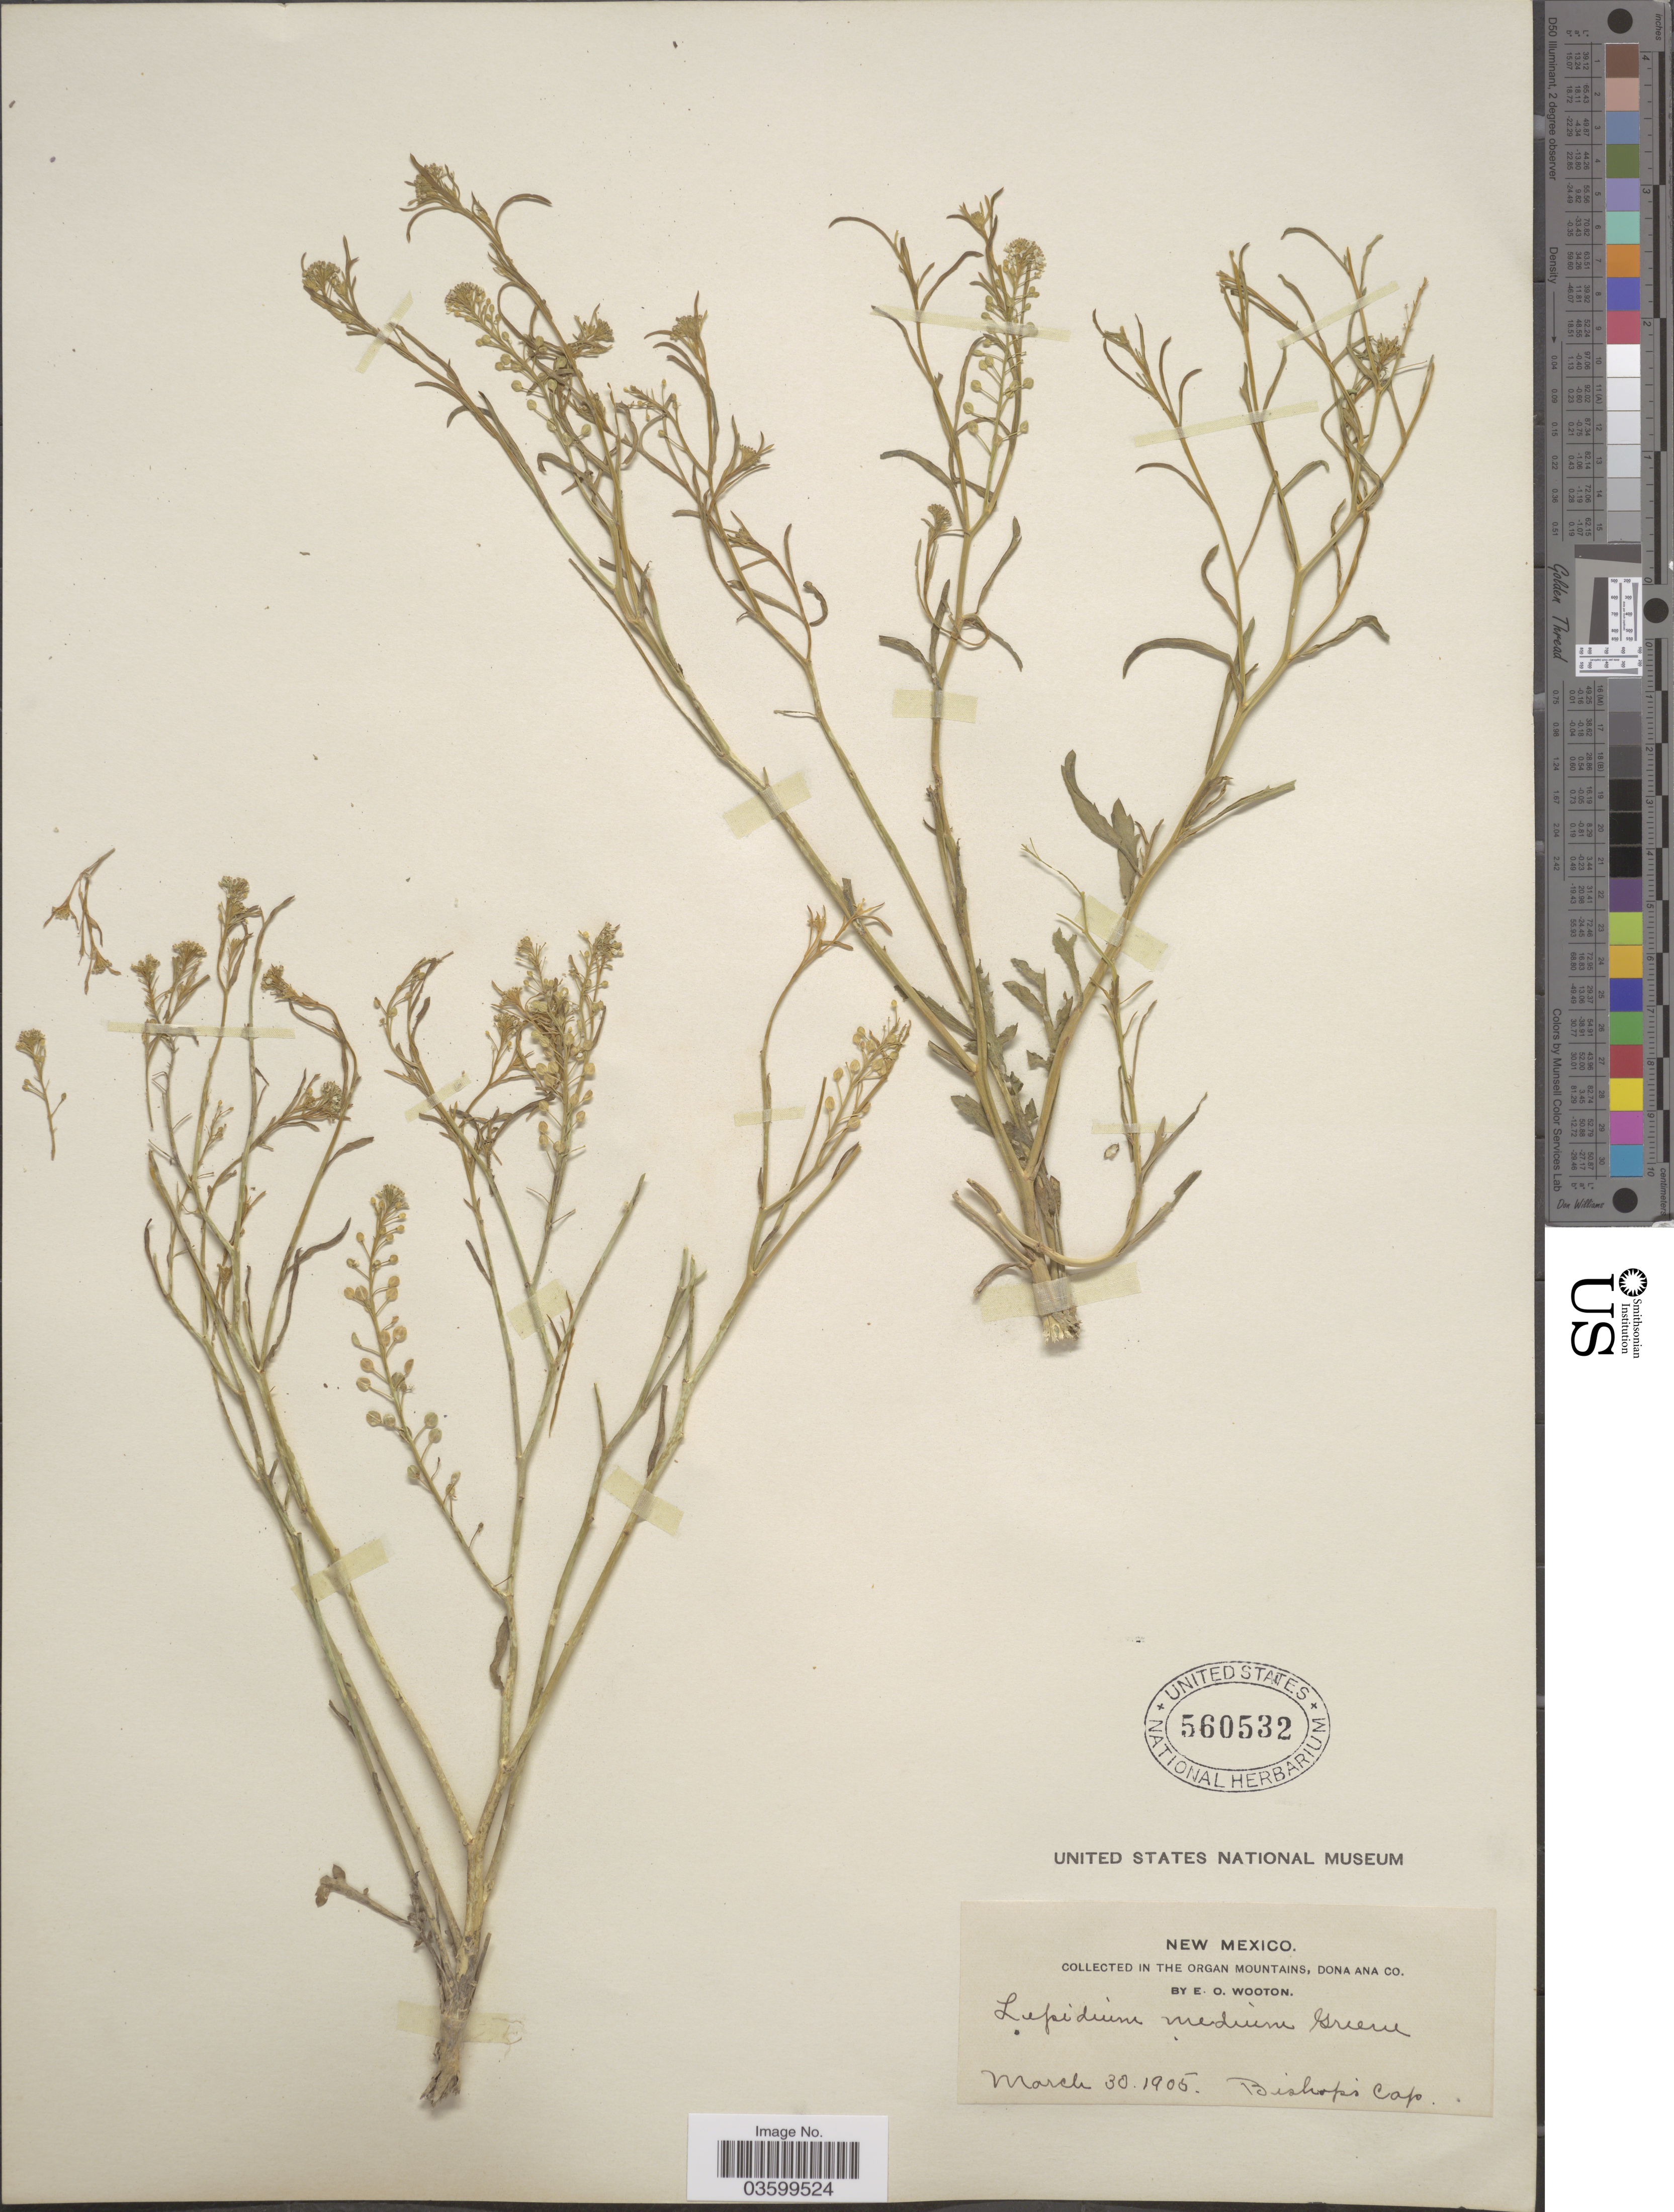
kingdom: Plantae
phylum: Tracheophyta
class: Magnoliopsida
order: Brassicales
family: Brassicaceae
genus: Lepidium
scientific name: Lepidium virginicum var. medium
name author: (Greene) C.L. Hitchc.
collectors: E. O. Wooton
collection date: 1905-03-30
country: United States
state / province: New Mexico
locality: The Organ Mountains, Dona Ana Co. Bishop's Cap.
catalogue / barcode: US 560532